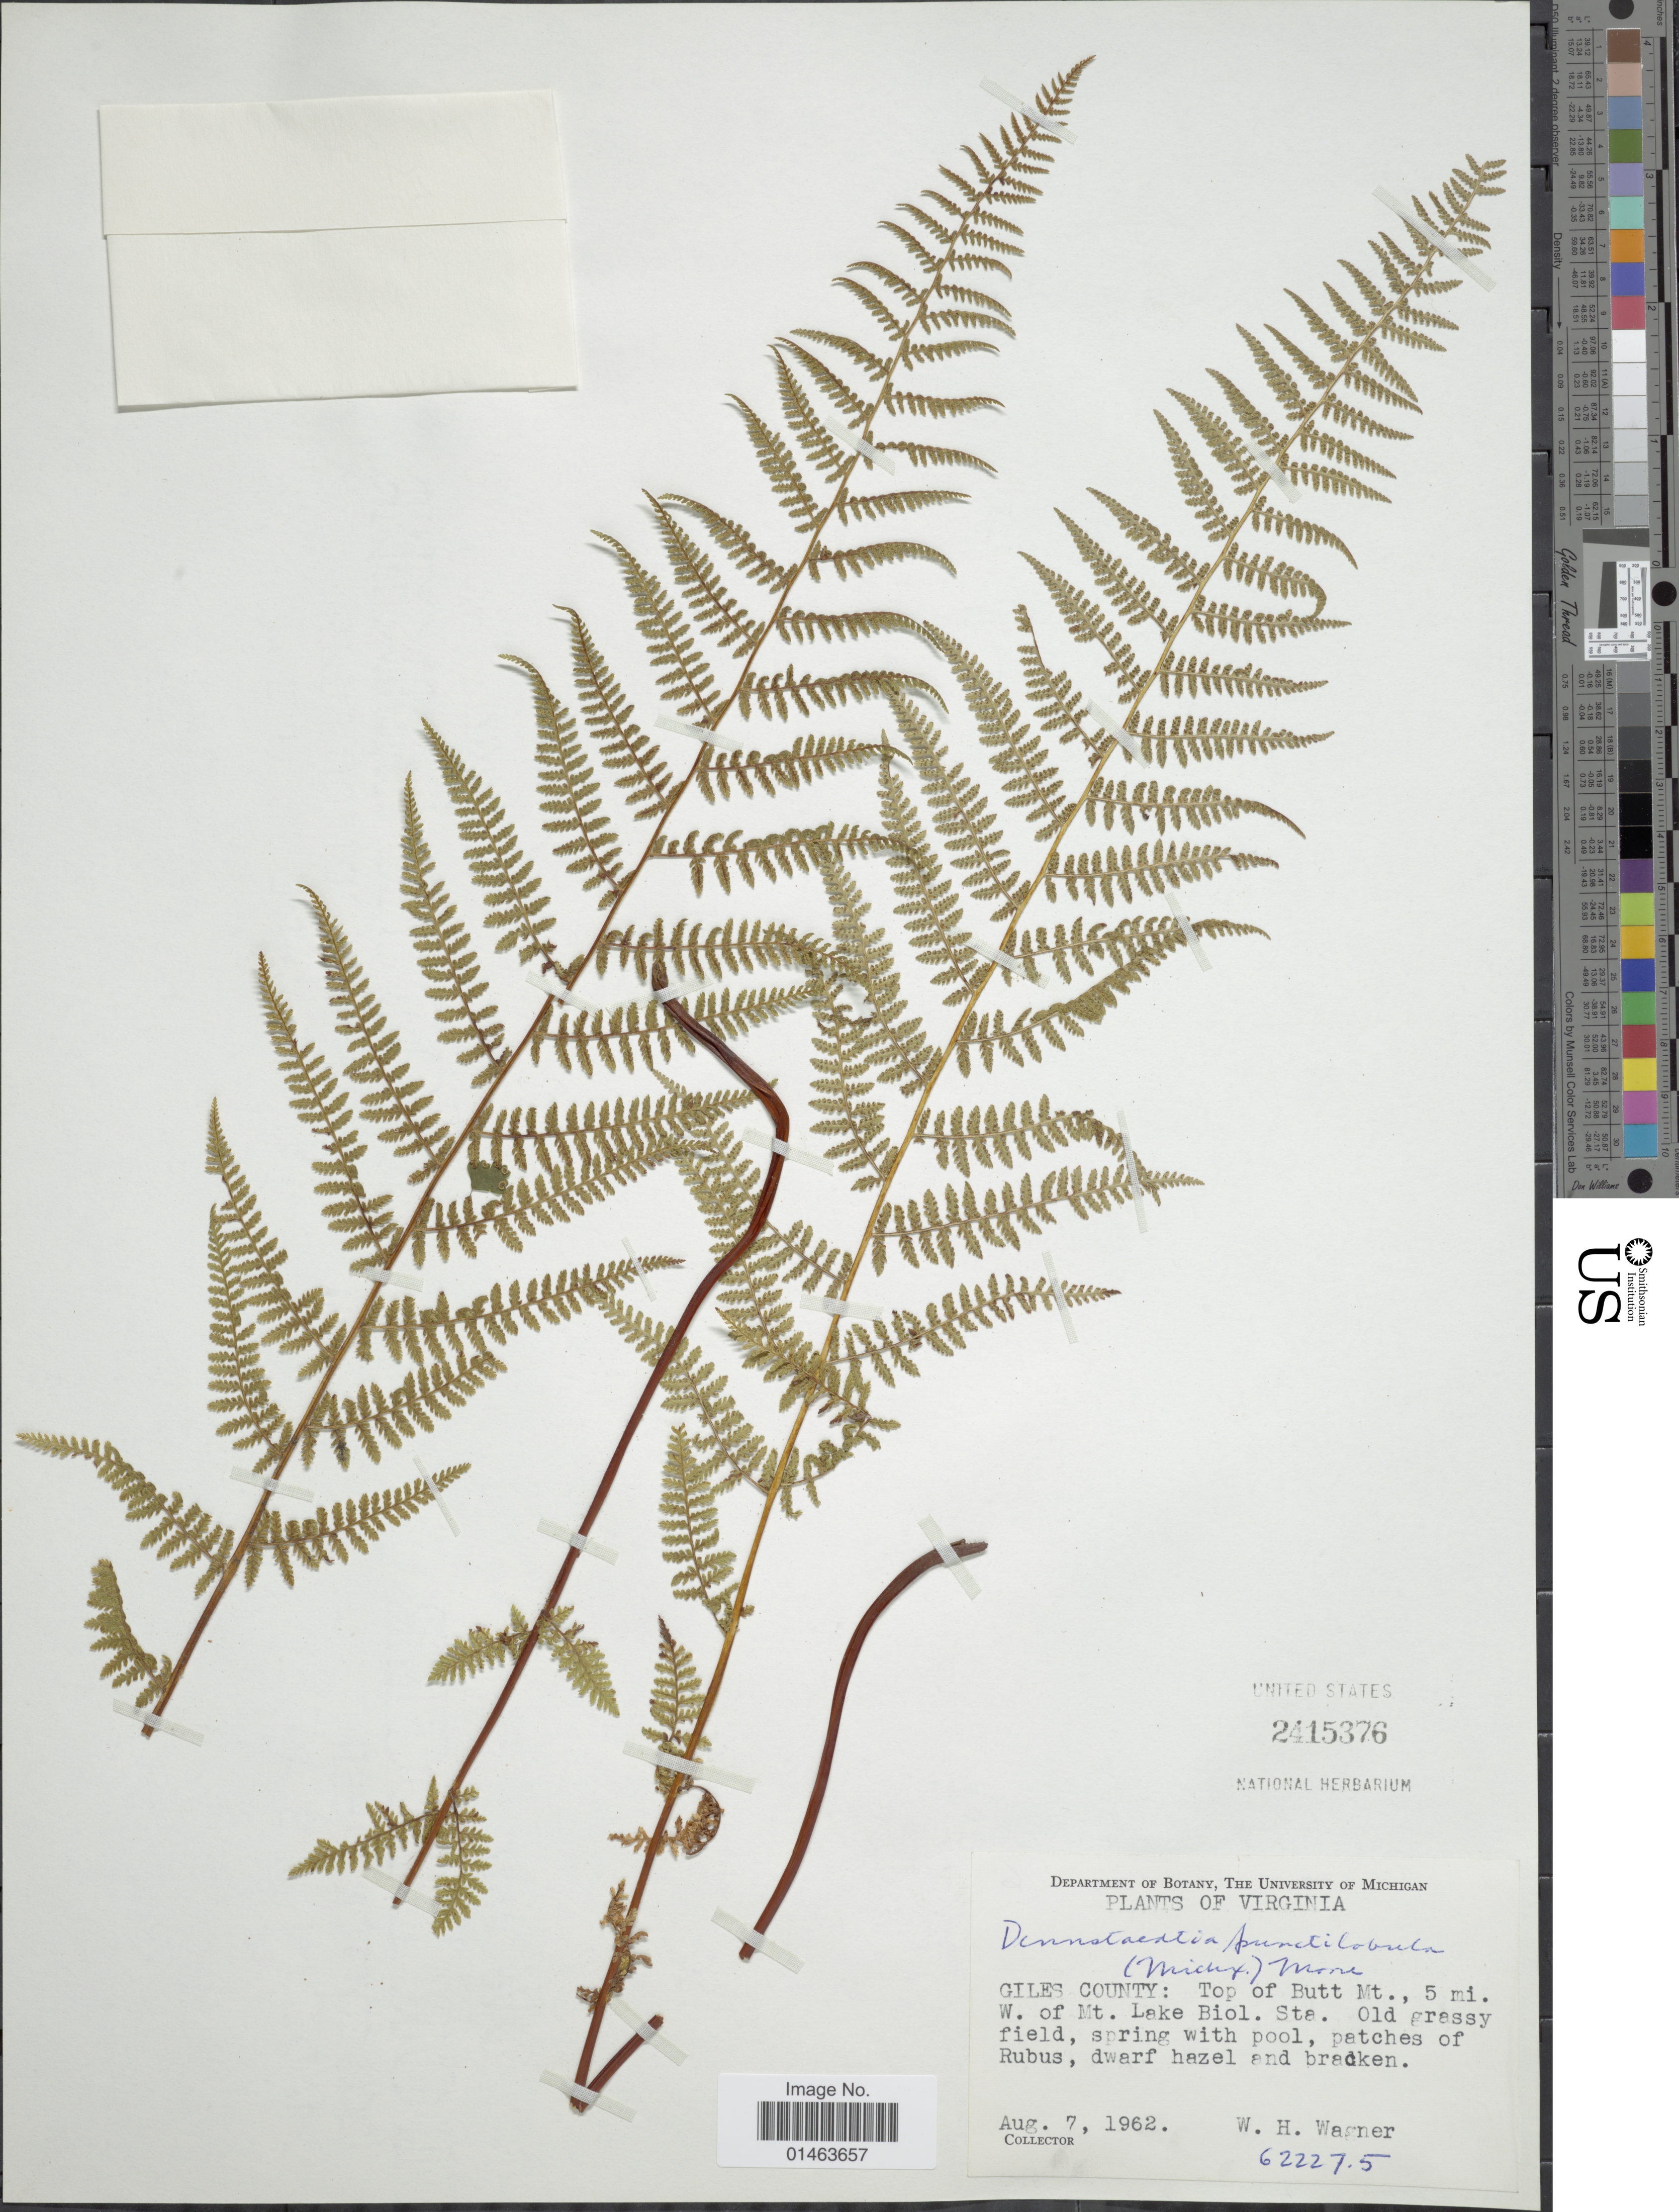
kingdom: Plantae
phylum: Tracheophyta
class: Polypodiopsida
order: Polypodiales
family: Dennstaedtiaceae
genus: Dennstaedtia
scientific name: Dennstaedtia punctilobula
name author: (Michx.) T. Moore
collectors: W. H. Wagner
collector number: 622275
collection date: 1962-08-07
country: United States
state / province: Virginia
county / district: Giles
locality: top of Butt Mt., 5 mi. W. of Mt. Lake Boil. Sta.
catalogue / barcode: US 2415376